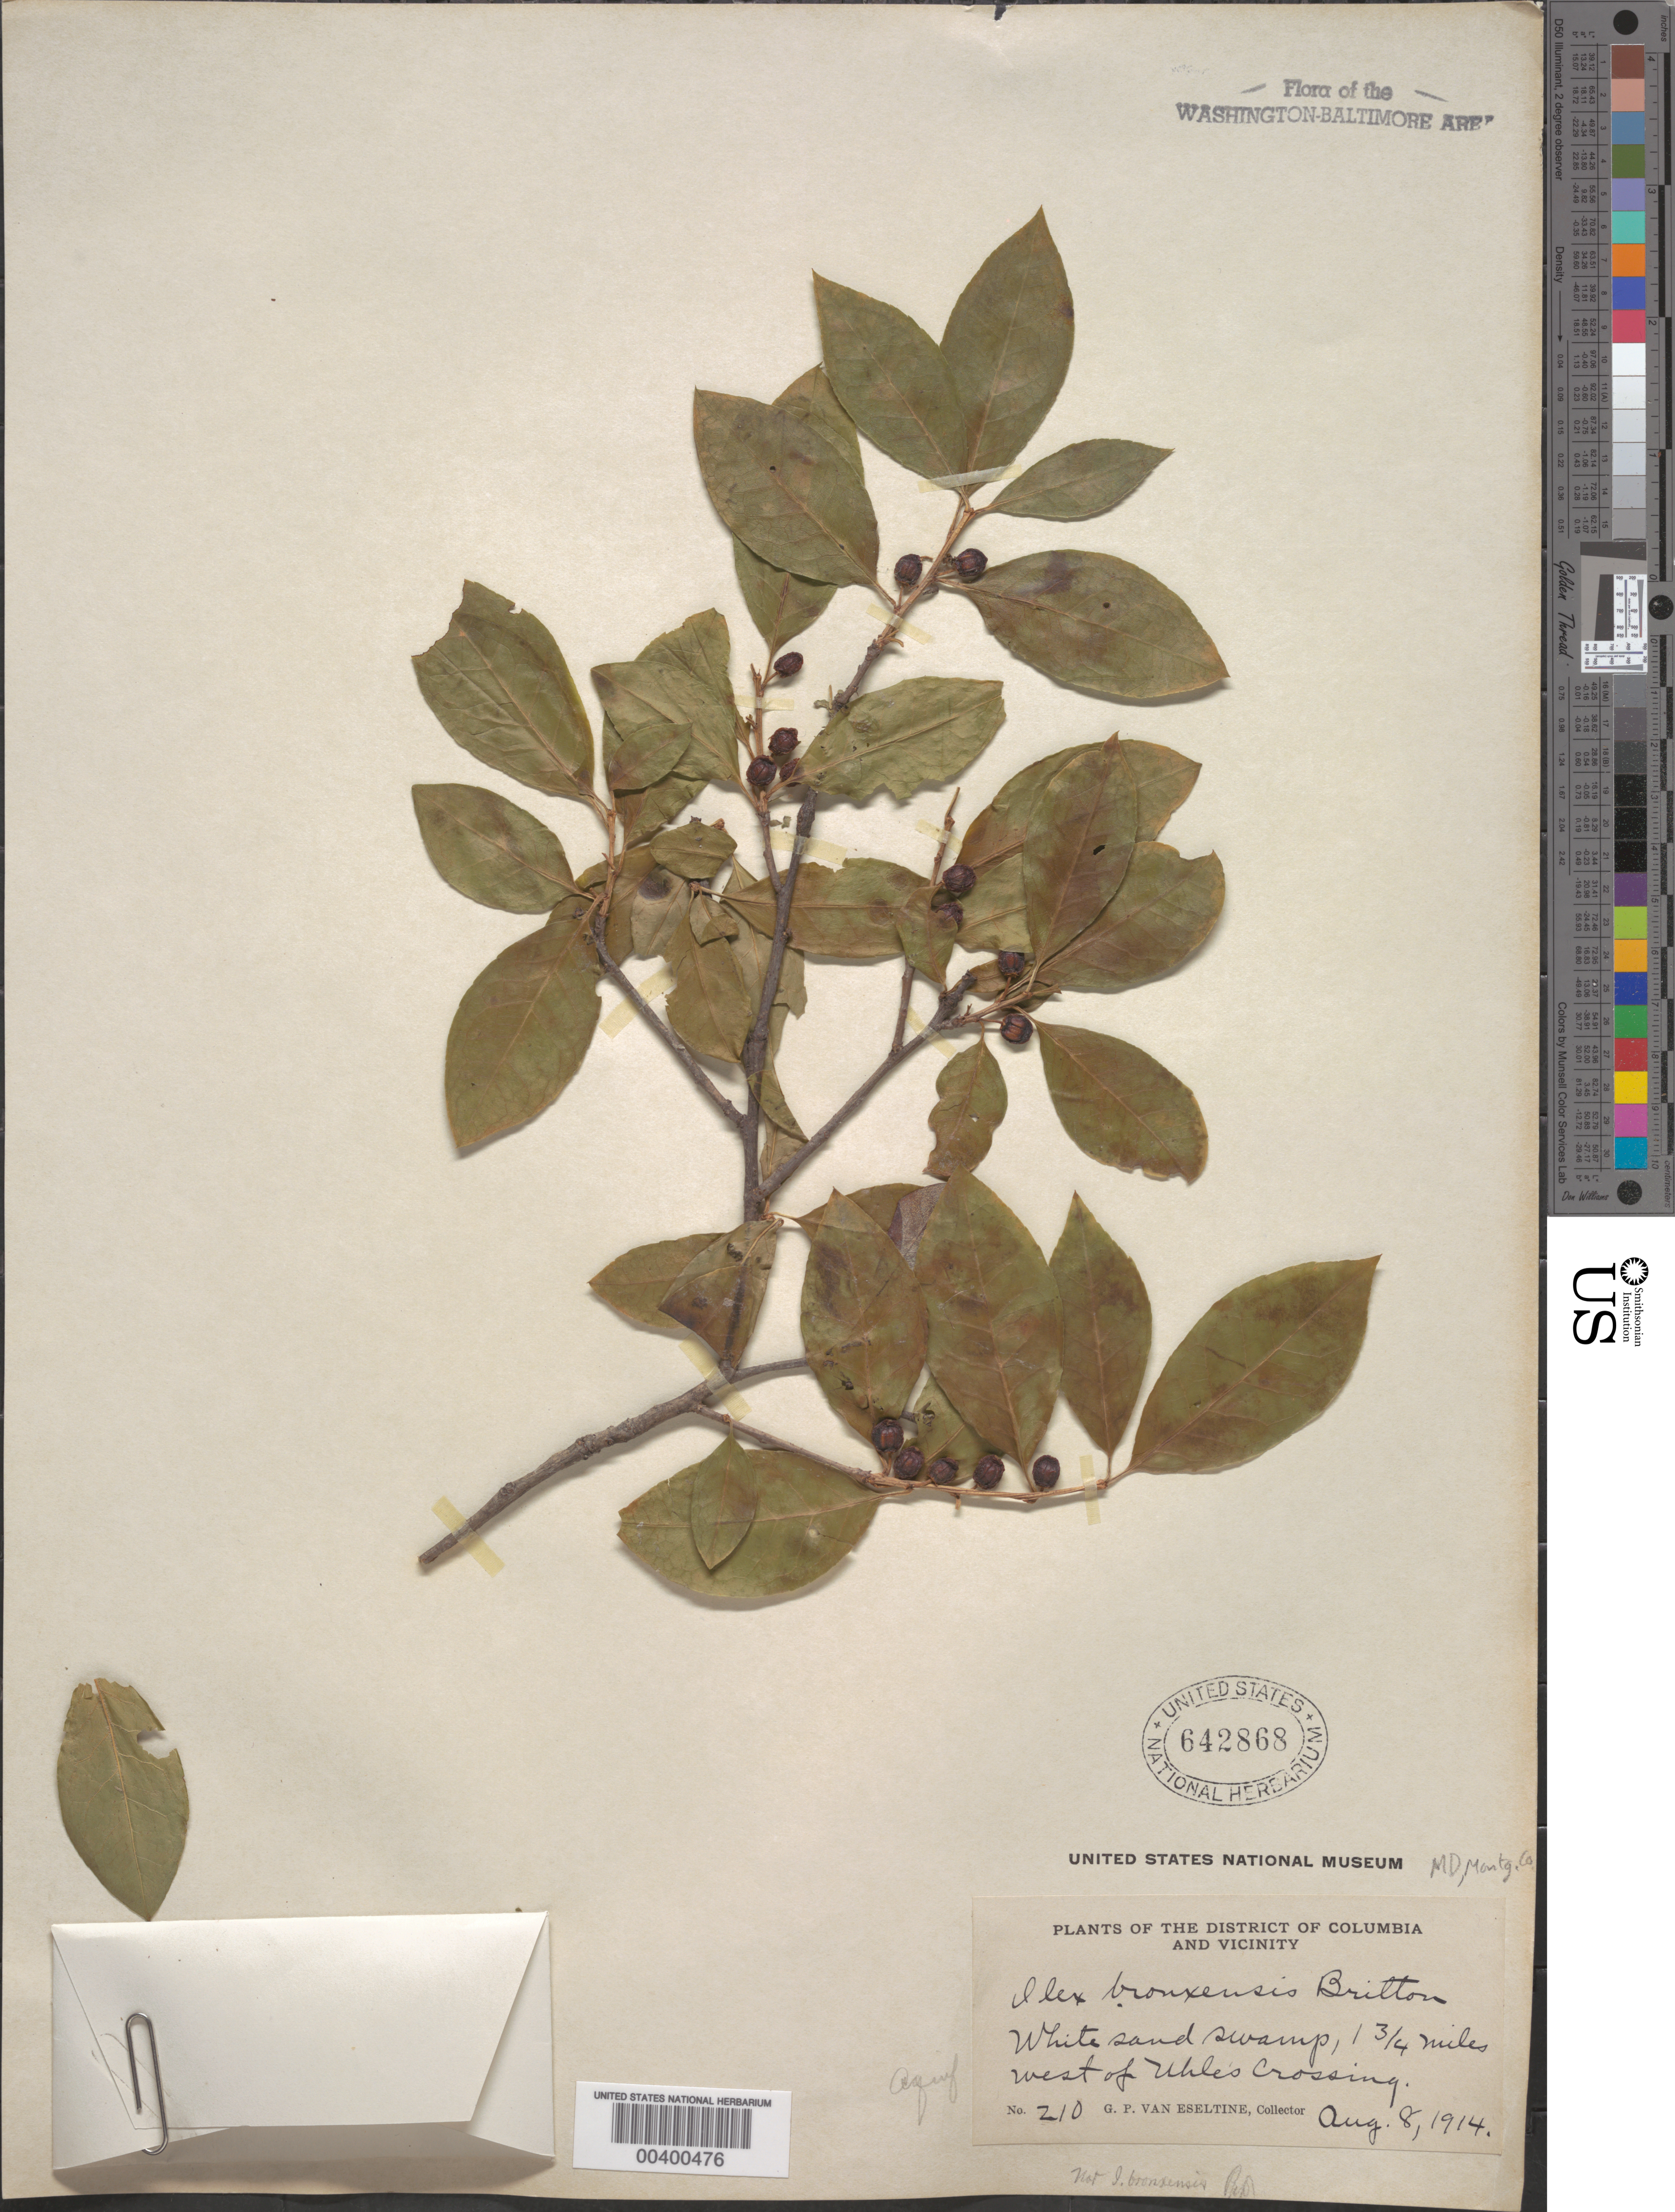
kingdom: Plantae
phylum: Tracheophyta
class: Magnoliopsida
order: Aquifoliales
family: Aquifoliaceae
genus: Ilex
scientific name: Ilex laevigata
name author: (Pursh) A. Gray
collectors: G. P. Van Eseltine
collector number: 210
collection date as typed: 08 Aug 1914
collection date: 1914-08-08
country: United States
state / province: District of Columbia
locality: White Sand Swamp, west of Uhles Crossing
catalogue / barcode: US 642868